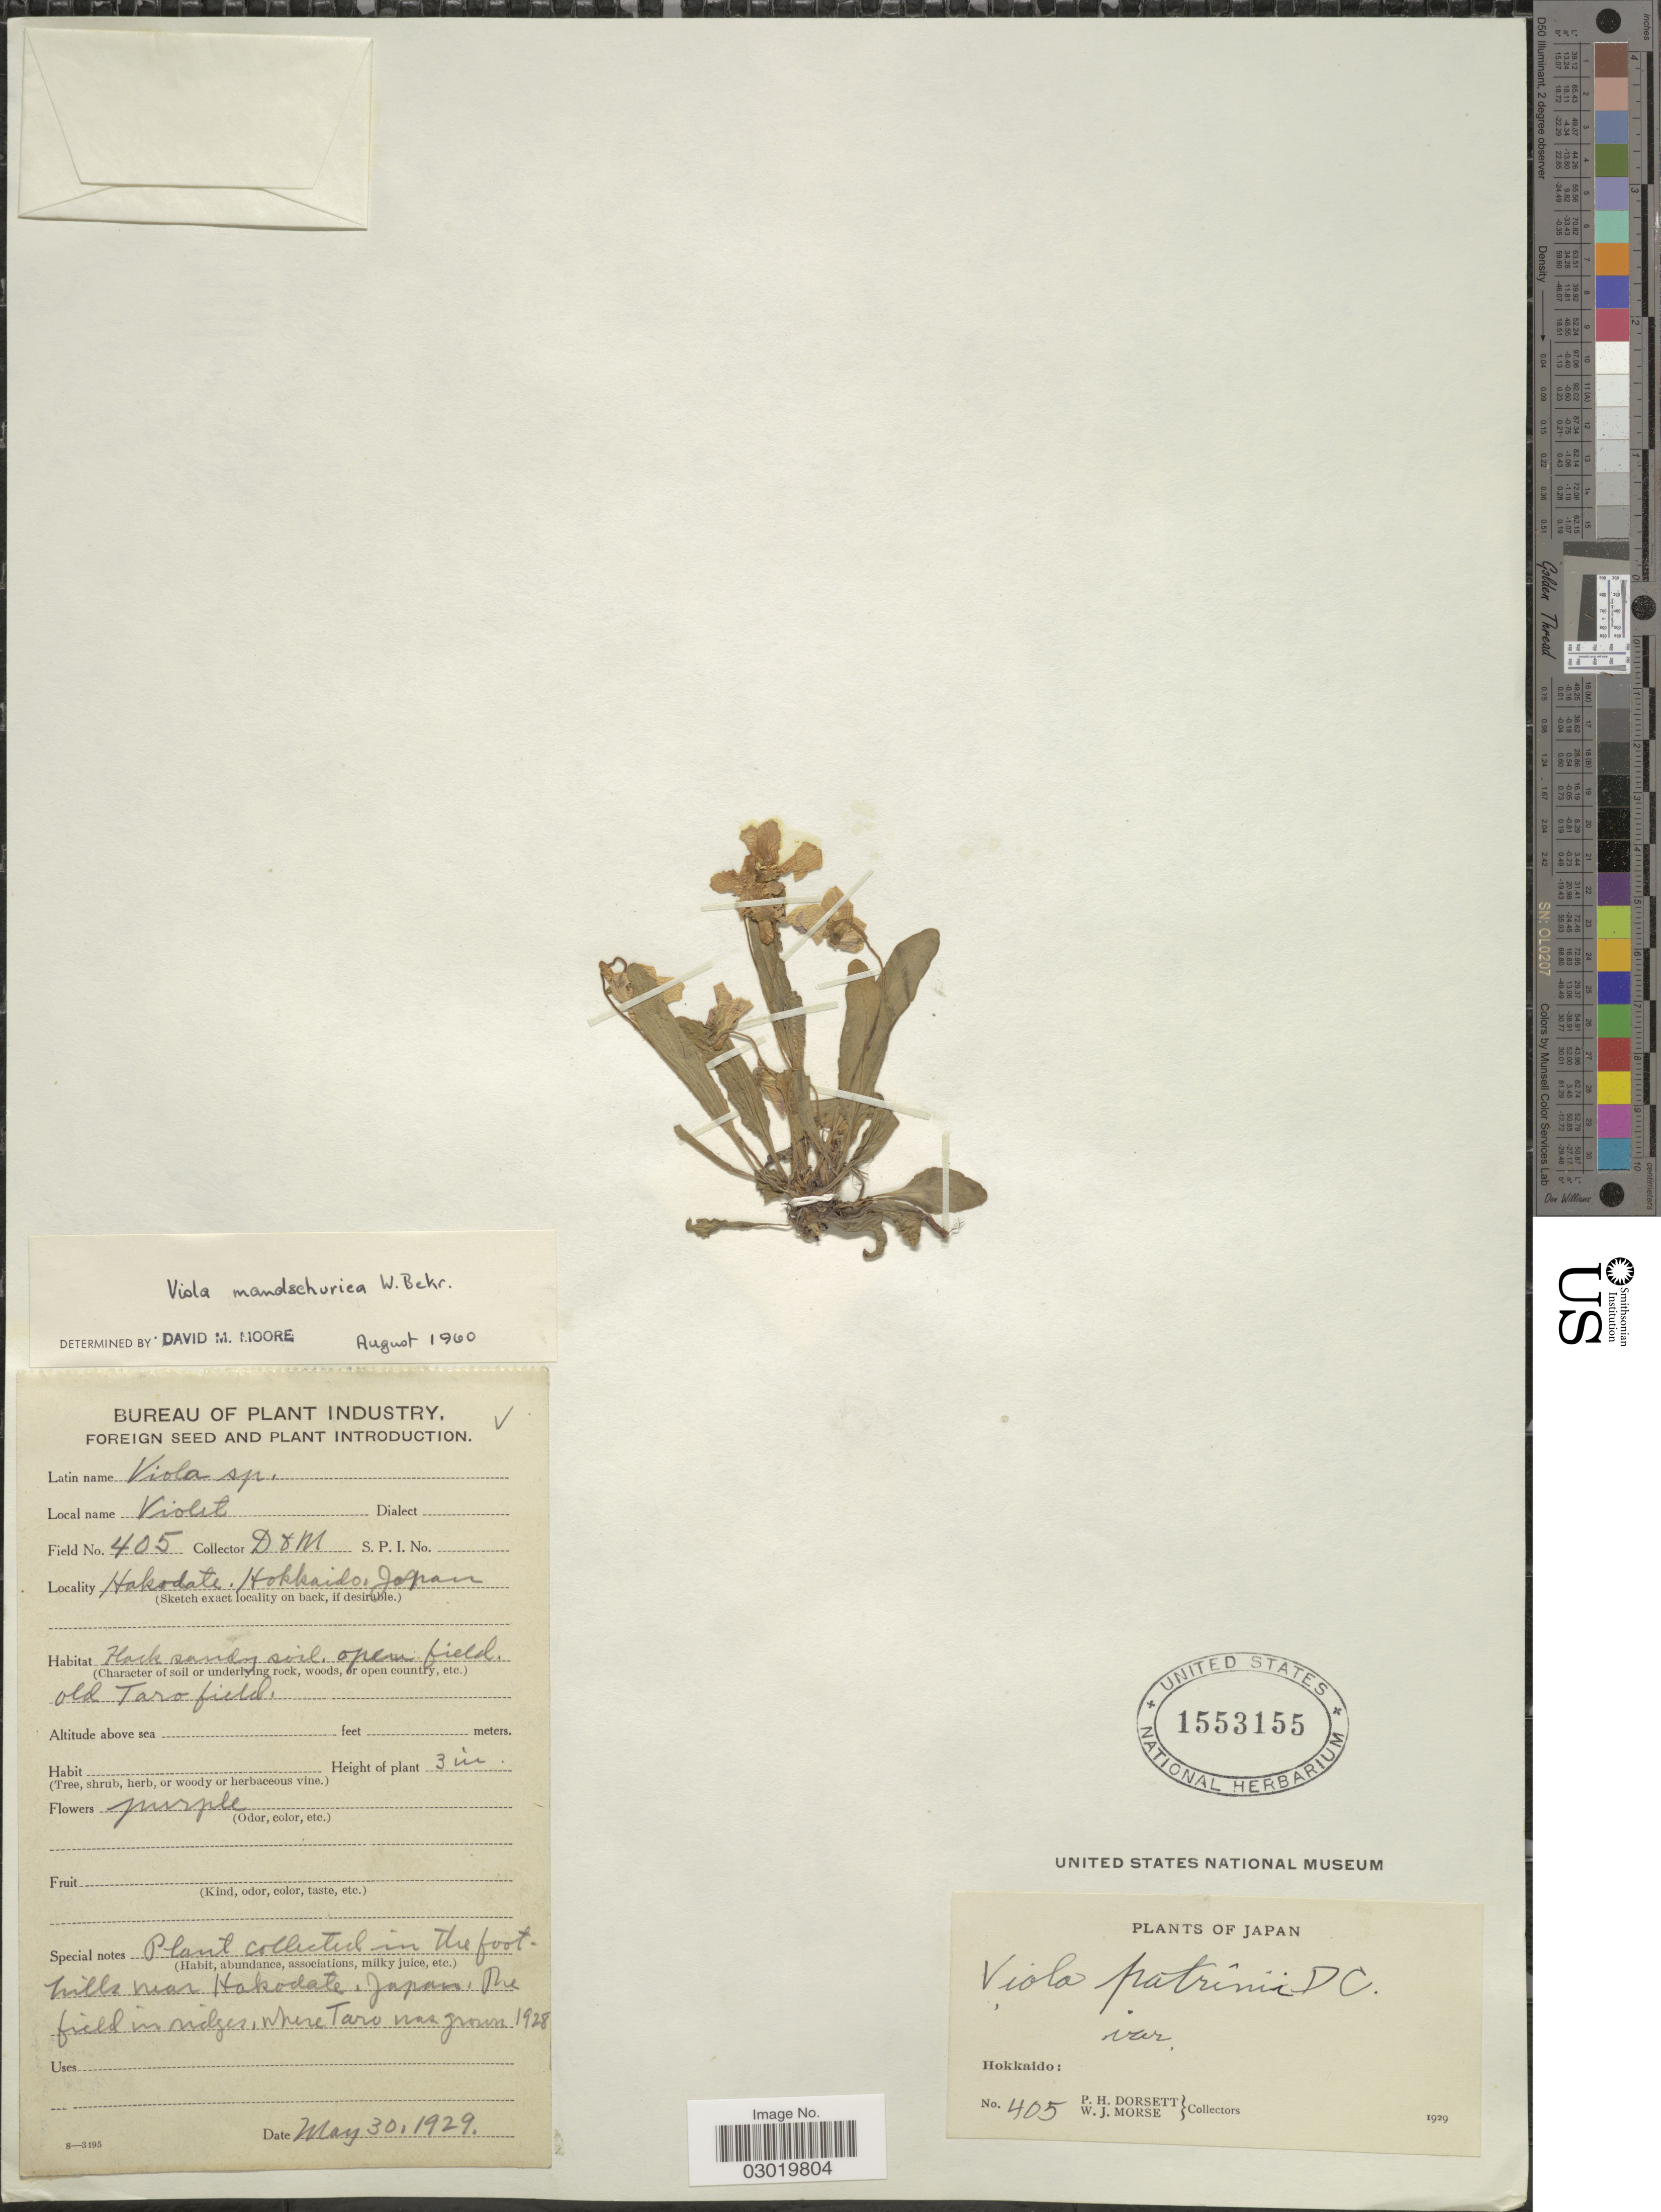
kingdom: Plantae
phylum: Tracheophyta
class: Magnoliopsida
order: Malpighiales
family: Violaceae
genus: Viola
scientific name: Viola mandshurica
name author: W. Becker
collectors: P. H. Dorsett & W. J. Morse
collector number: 405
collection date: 1929-05-30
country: Japan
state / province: Hokkaidō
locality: Hakodate, Hokkaido.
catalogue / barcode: US 1553155